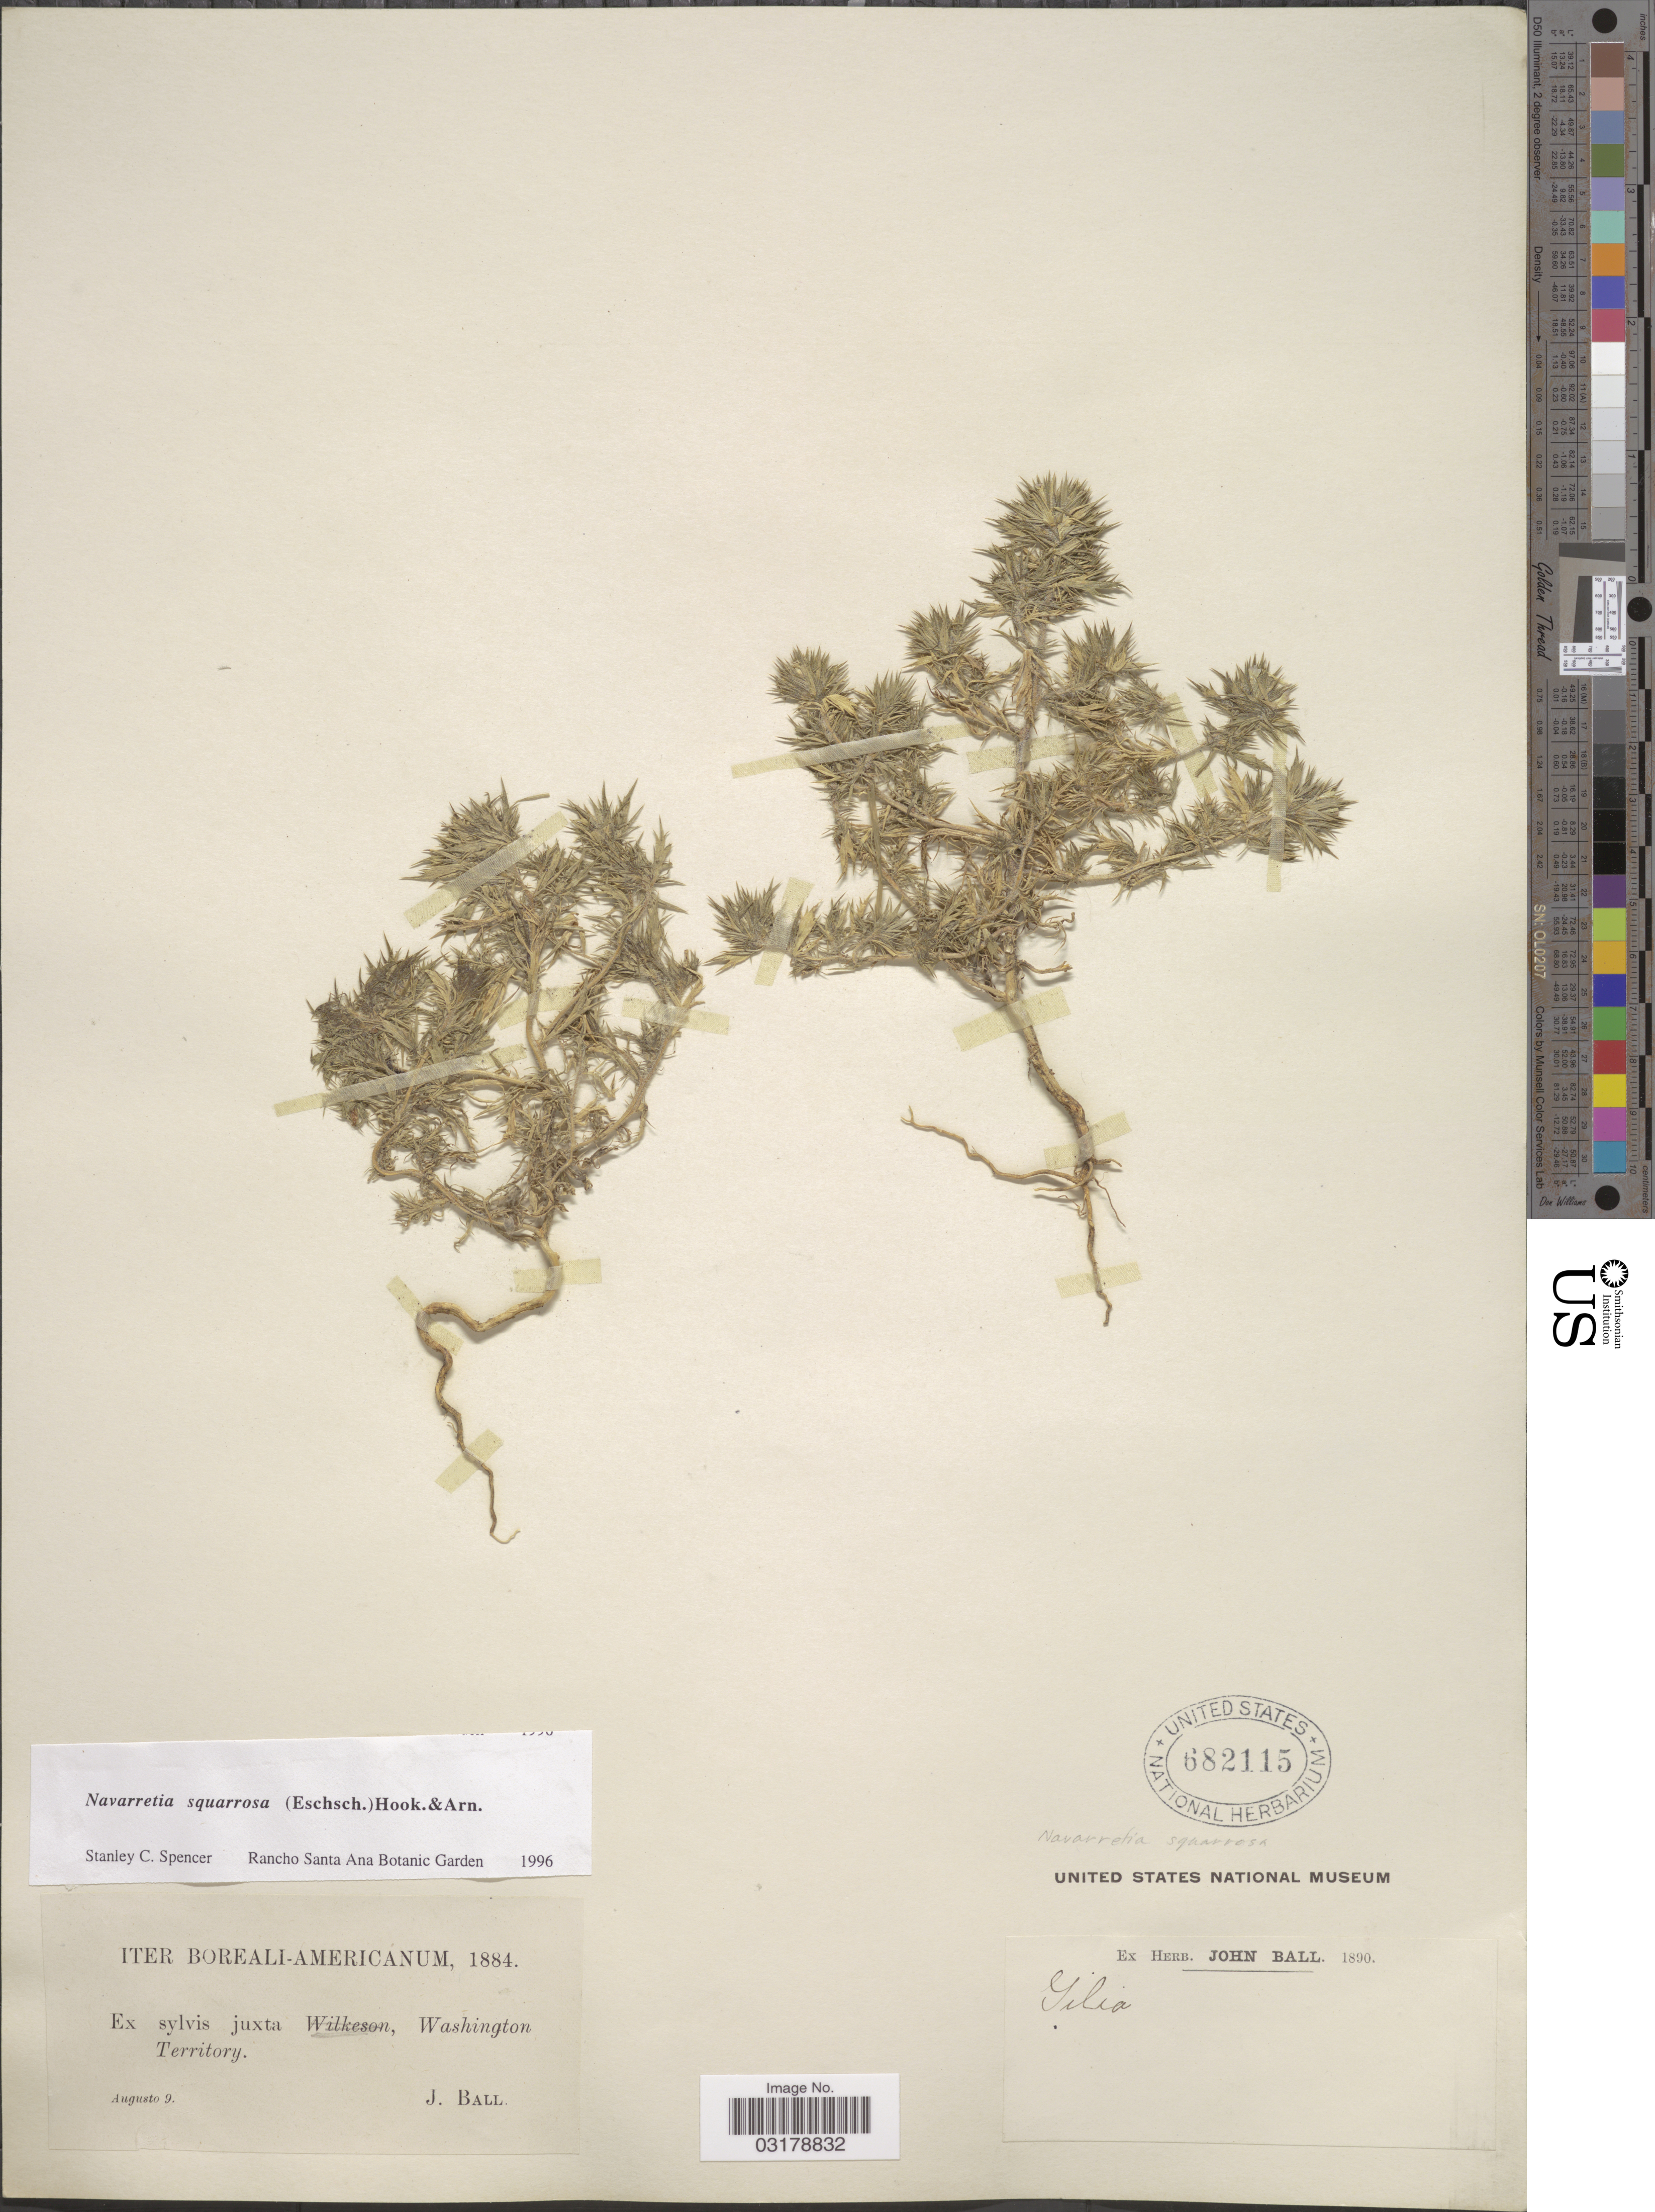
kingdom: Plantae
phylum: Tracheophyta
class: Magnoliopsida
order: Ericales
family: Polemoniaceae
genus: Navarretia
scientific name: Navarretia squarrosa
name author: (Eschsch.) Hook. & Arn.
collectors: J. Ball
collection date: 1884-08-09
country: United States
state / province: Washington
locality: Washington Territory.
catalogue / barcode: US 682115